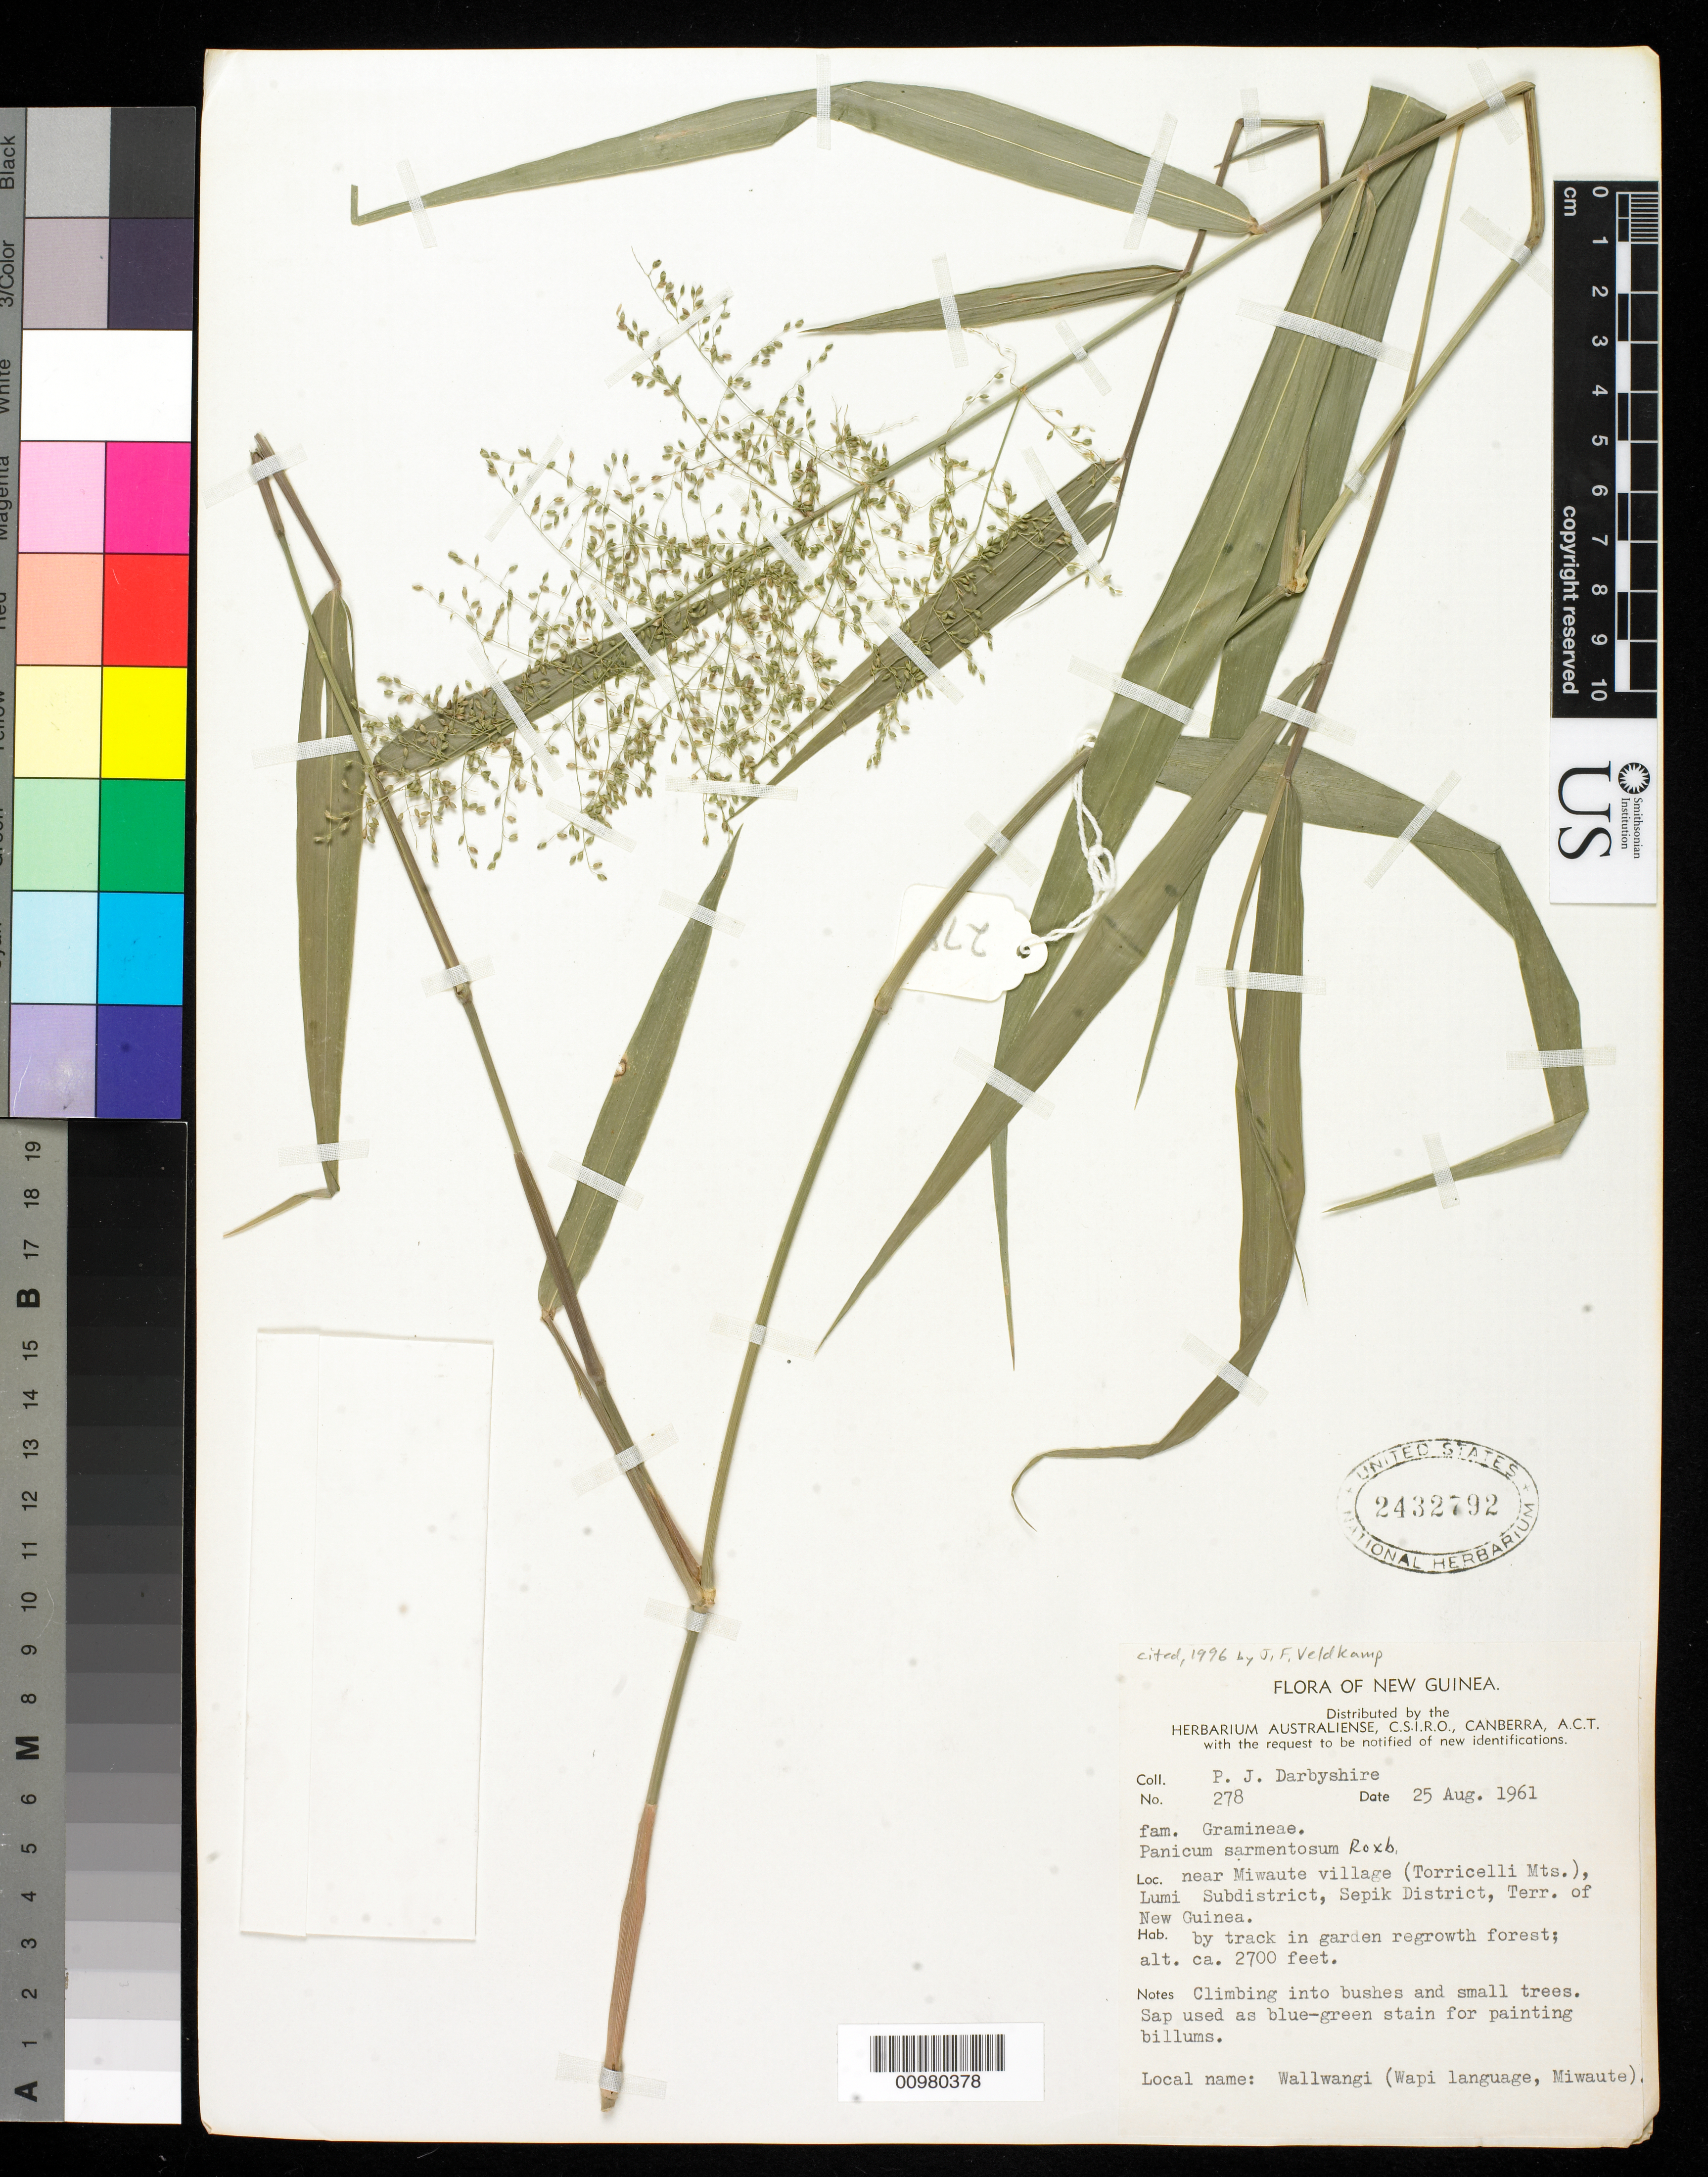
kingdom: Plantae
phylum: Tracheophyta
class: Liliopsida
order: Poales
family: Poaceae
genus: Panicum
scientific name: Panicum sarmentosum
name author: Roxb.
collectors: P. Darbyshire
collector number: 278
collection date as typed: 25 Aug 1961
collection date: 1961-08-25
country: Papua New Guinea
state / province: Sandaun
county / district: Lumi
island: New Guinea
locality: Near Miwaute village (Torricelli Mts.). By track in garden regrowth forest. Climbing into bushes and small trees.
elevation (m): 823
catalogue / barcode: US 2432792